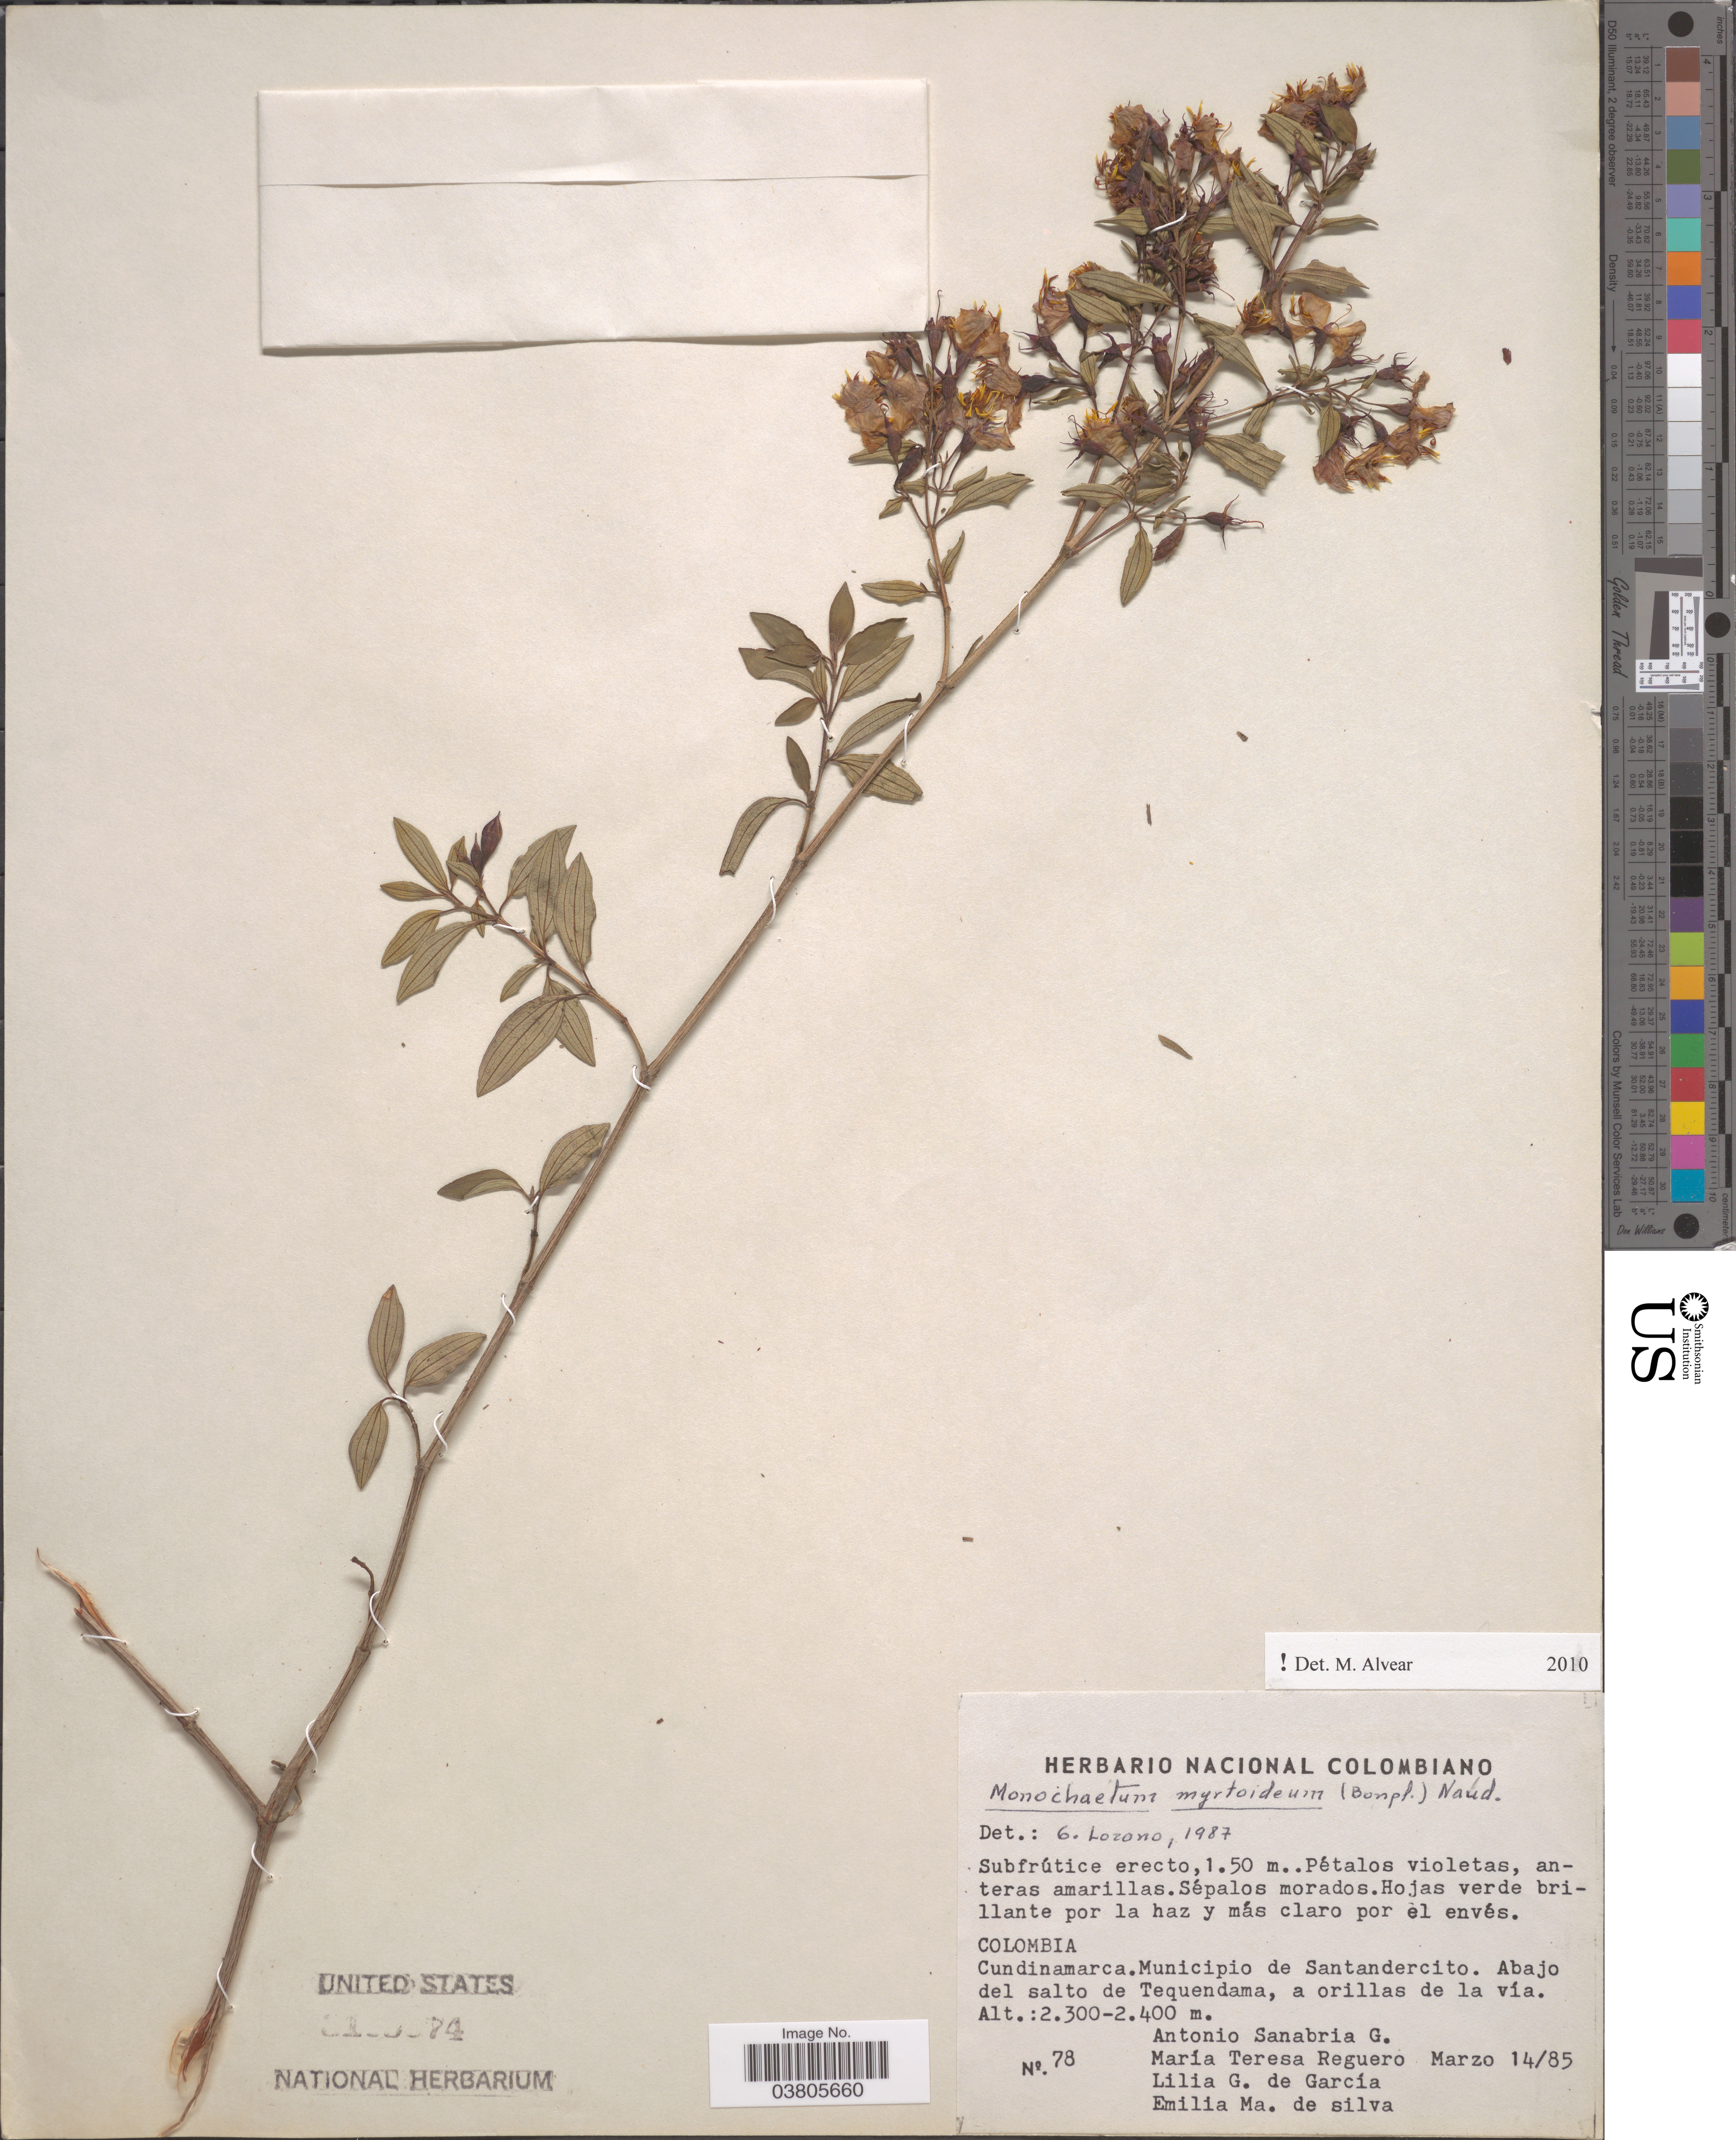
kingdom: Plantae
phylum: Tracheophyta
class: Magnoliopsida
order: Myrtales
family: Melastomataceae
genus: Monochaetum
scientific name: Monochaetum myrtoideum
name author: Naudin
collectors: A. Sanabria G., M. Reguero, L. De Garcia & E. Ma. De Silva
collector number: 78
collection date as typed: Transcribed d/m/y: 14/3/85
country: Colombia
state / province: Cundinamarca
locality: Municipio de Santandercito. Abajo del salto de Tequendama, a orillas de la vía.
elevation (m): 2300